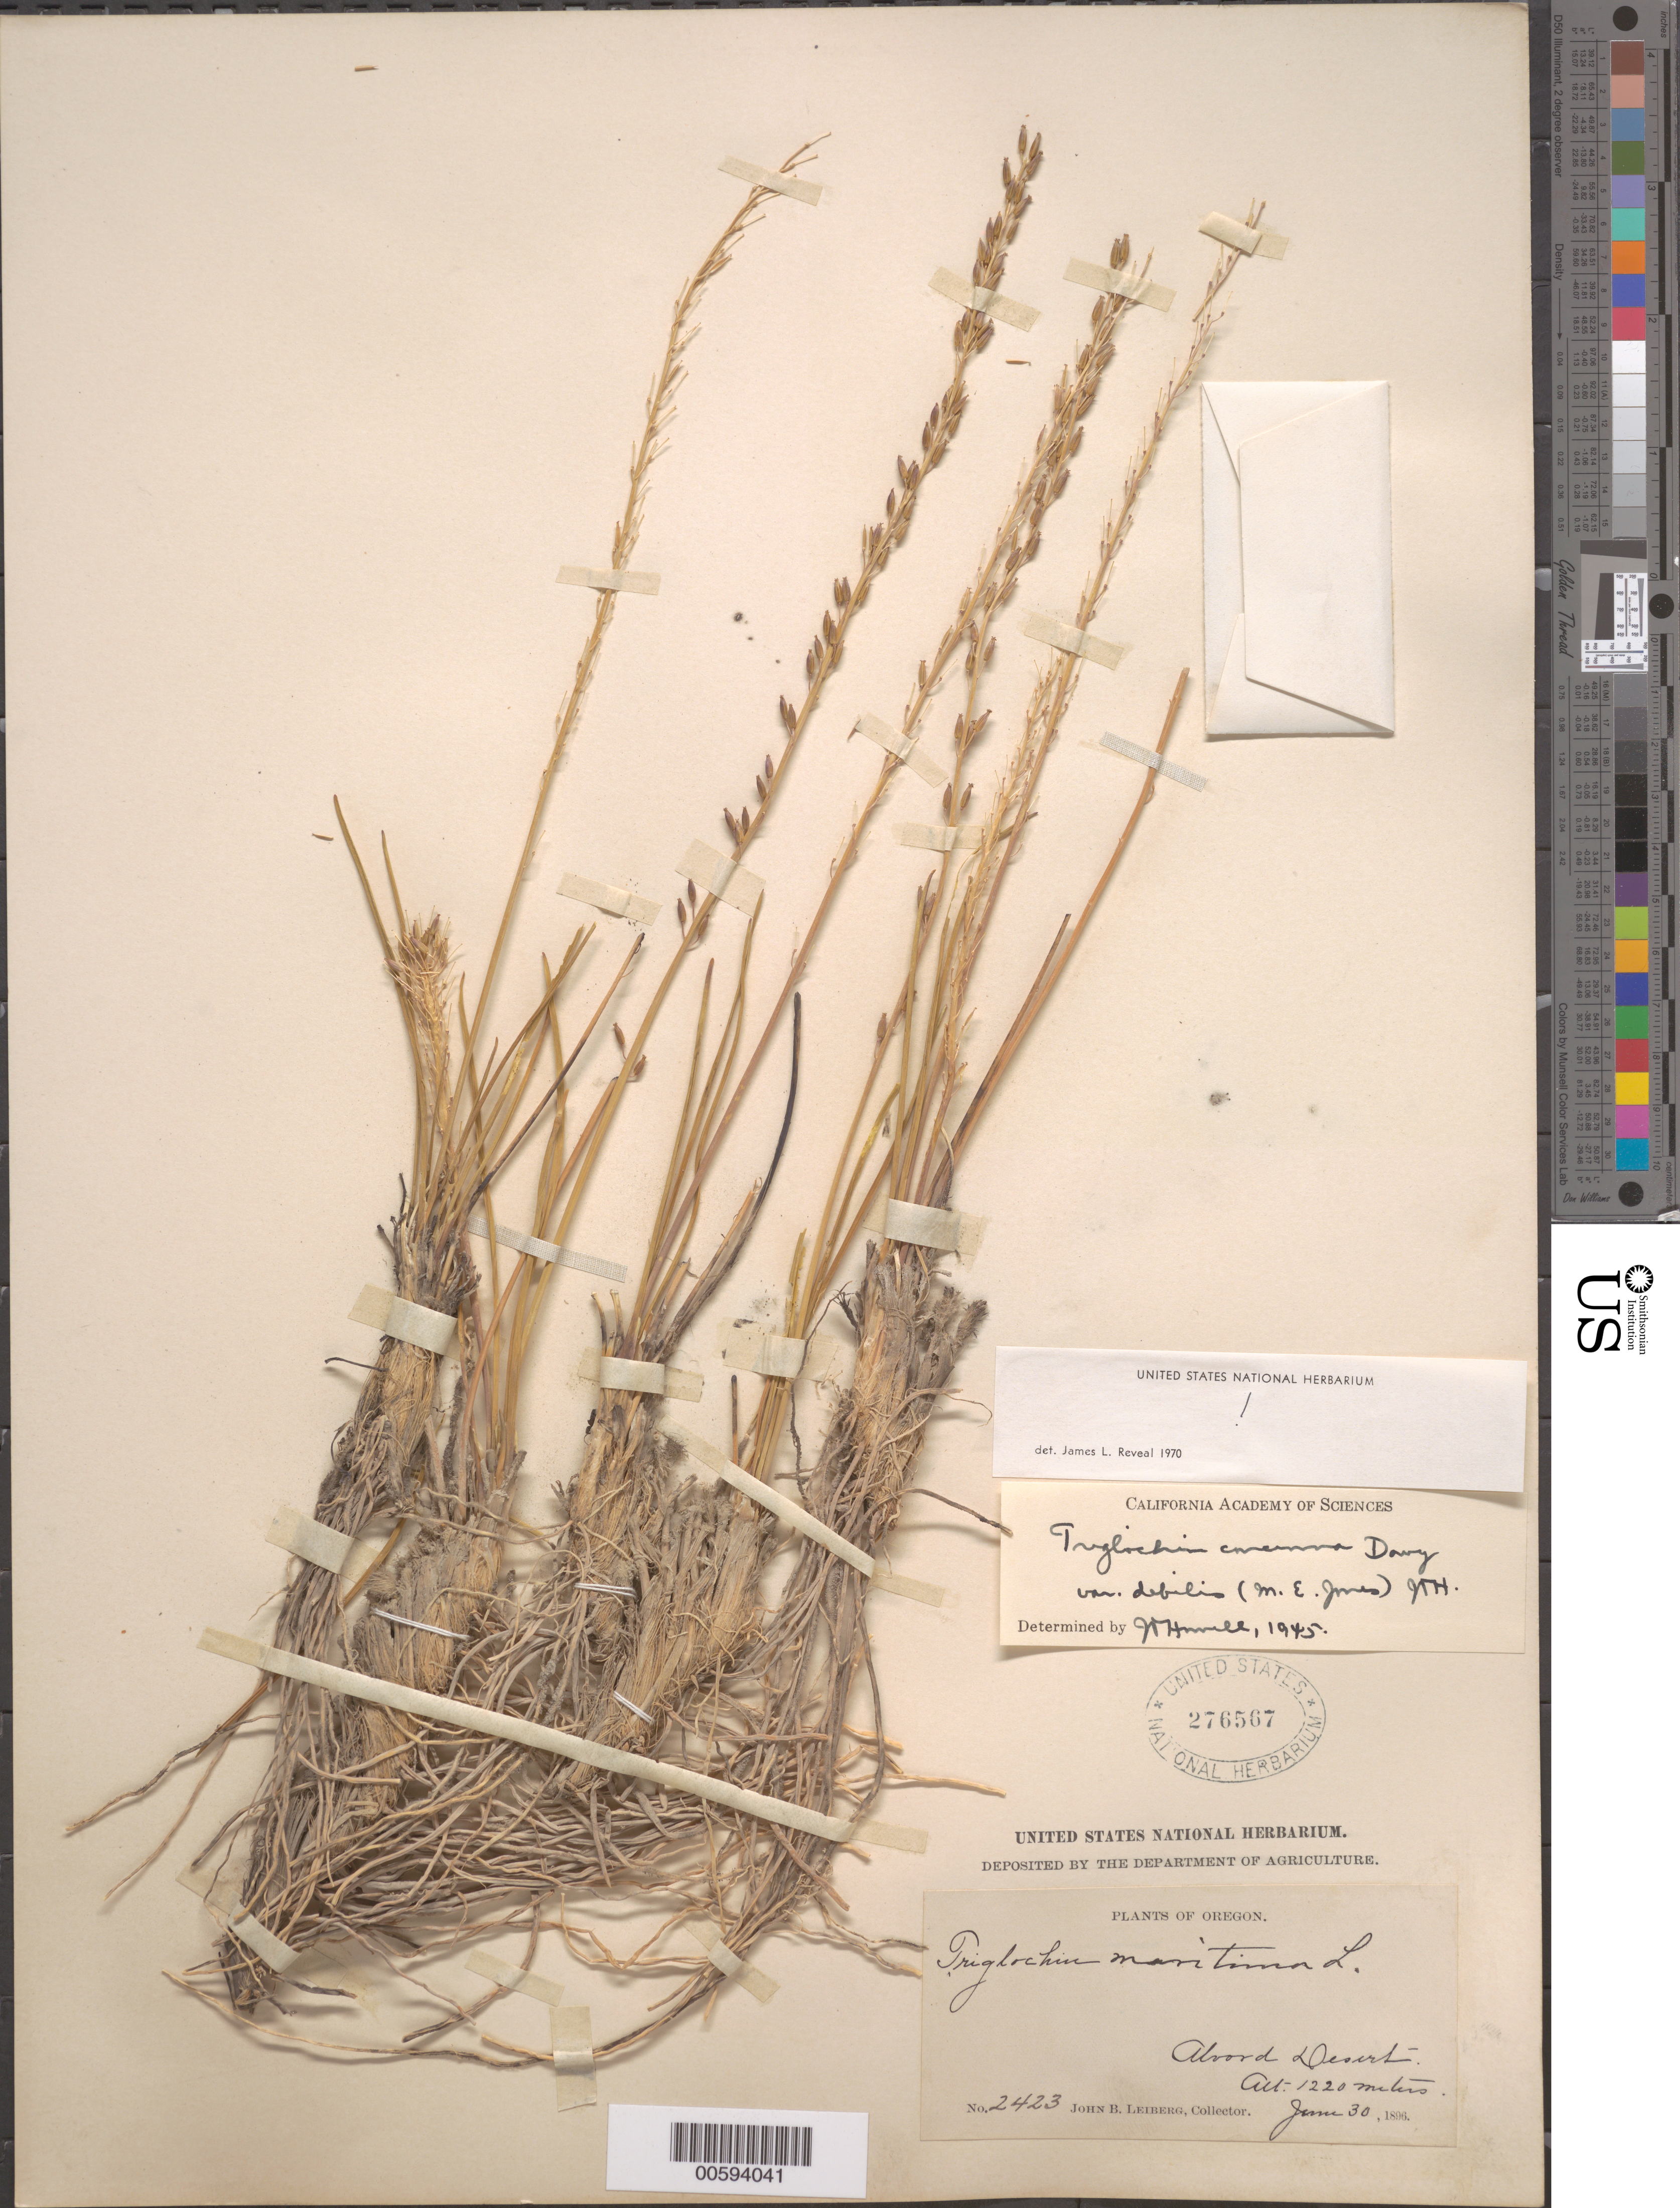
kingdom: Plantae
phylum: Tracheophyta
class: Liliopsida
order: Alismatales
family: Juncaginaceae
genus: Triglochin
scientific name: Triglochin concinna var. debilis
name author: (M.E. Jones) J.T. Howell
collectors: J. Leiberg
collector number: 2423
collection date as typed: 30 Jun 1896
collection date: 1896-06-30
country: United States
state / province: Oregon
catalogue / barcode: US 276567